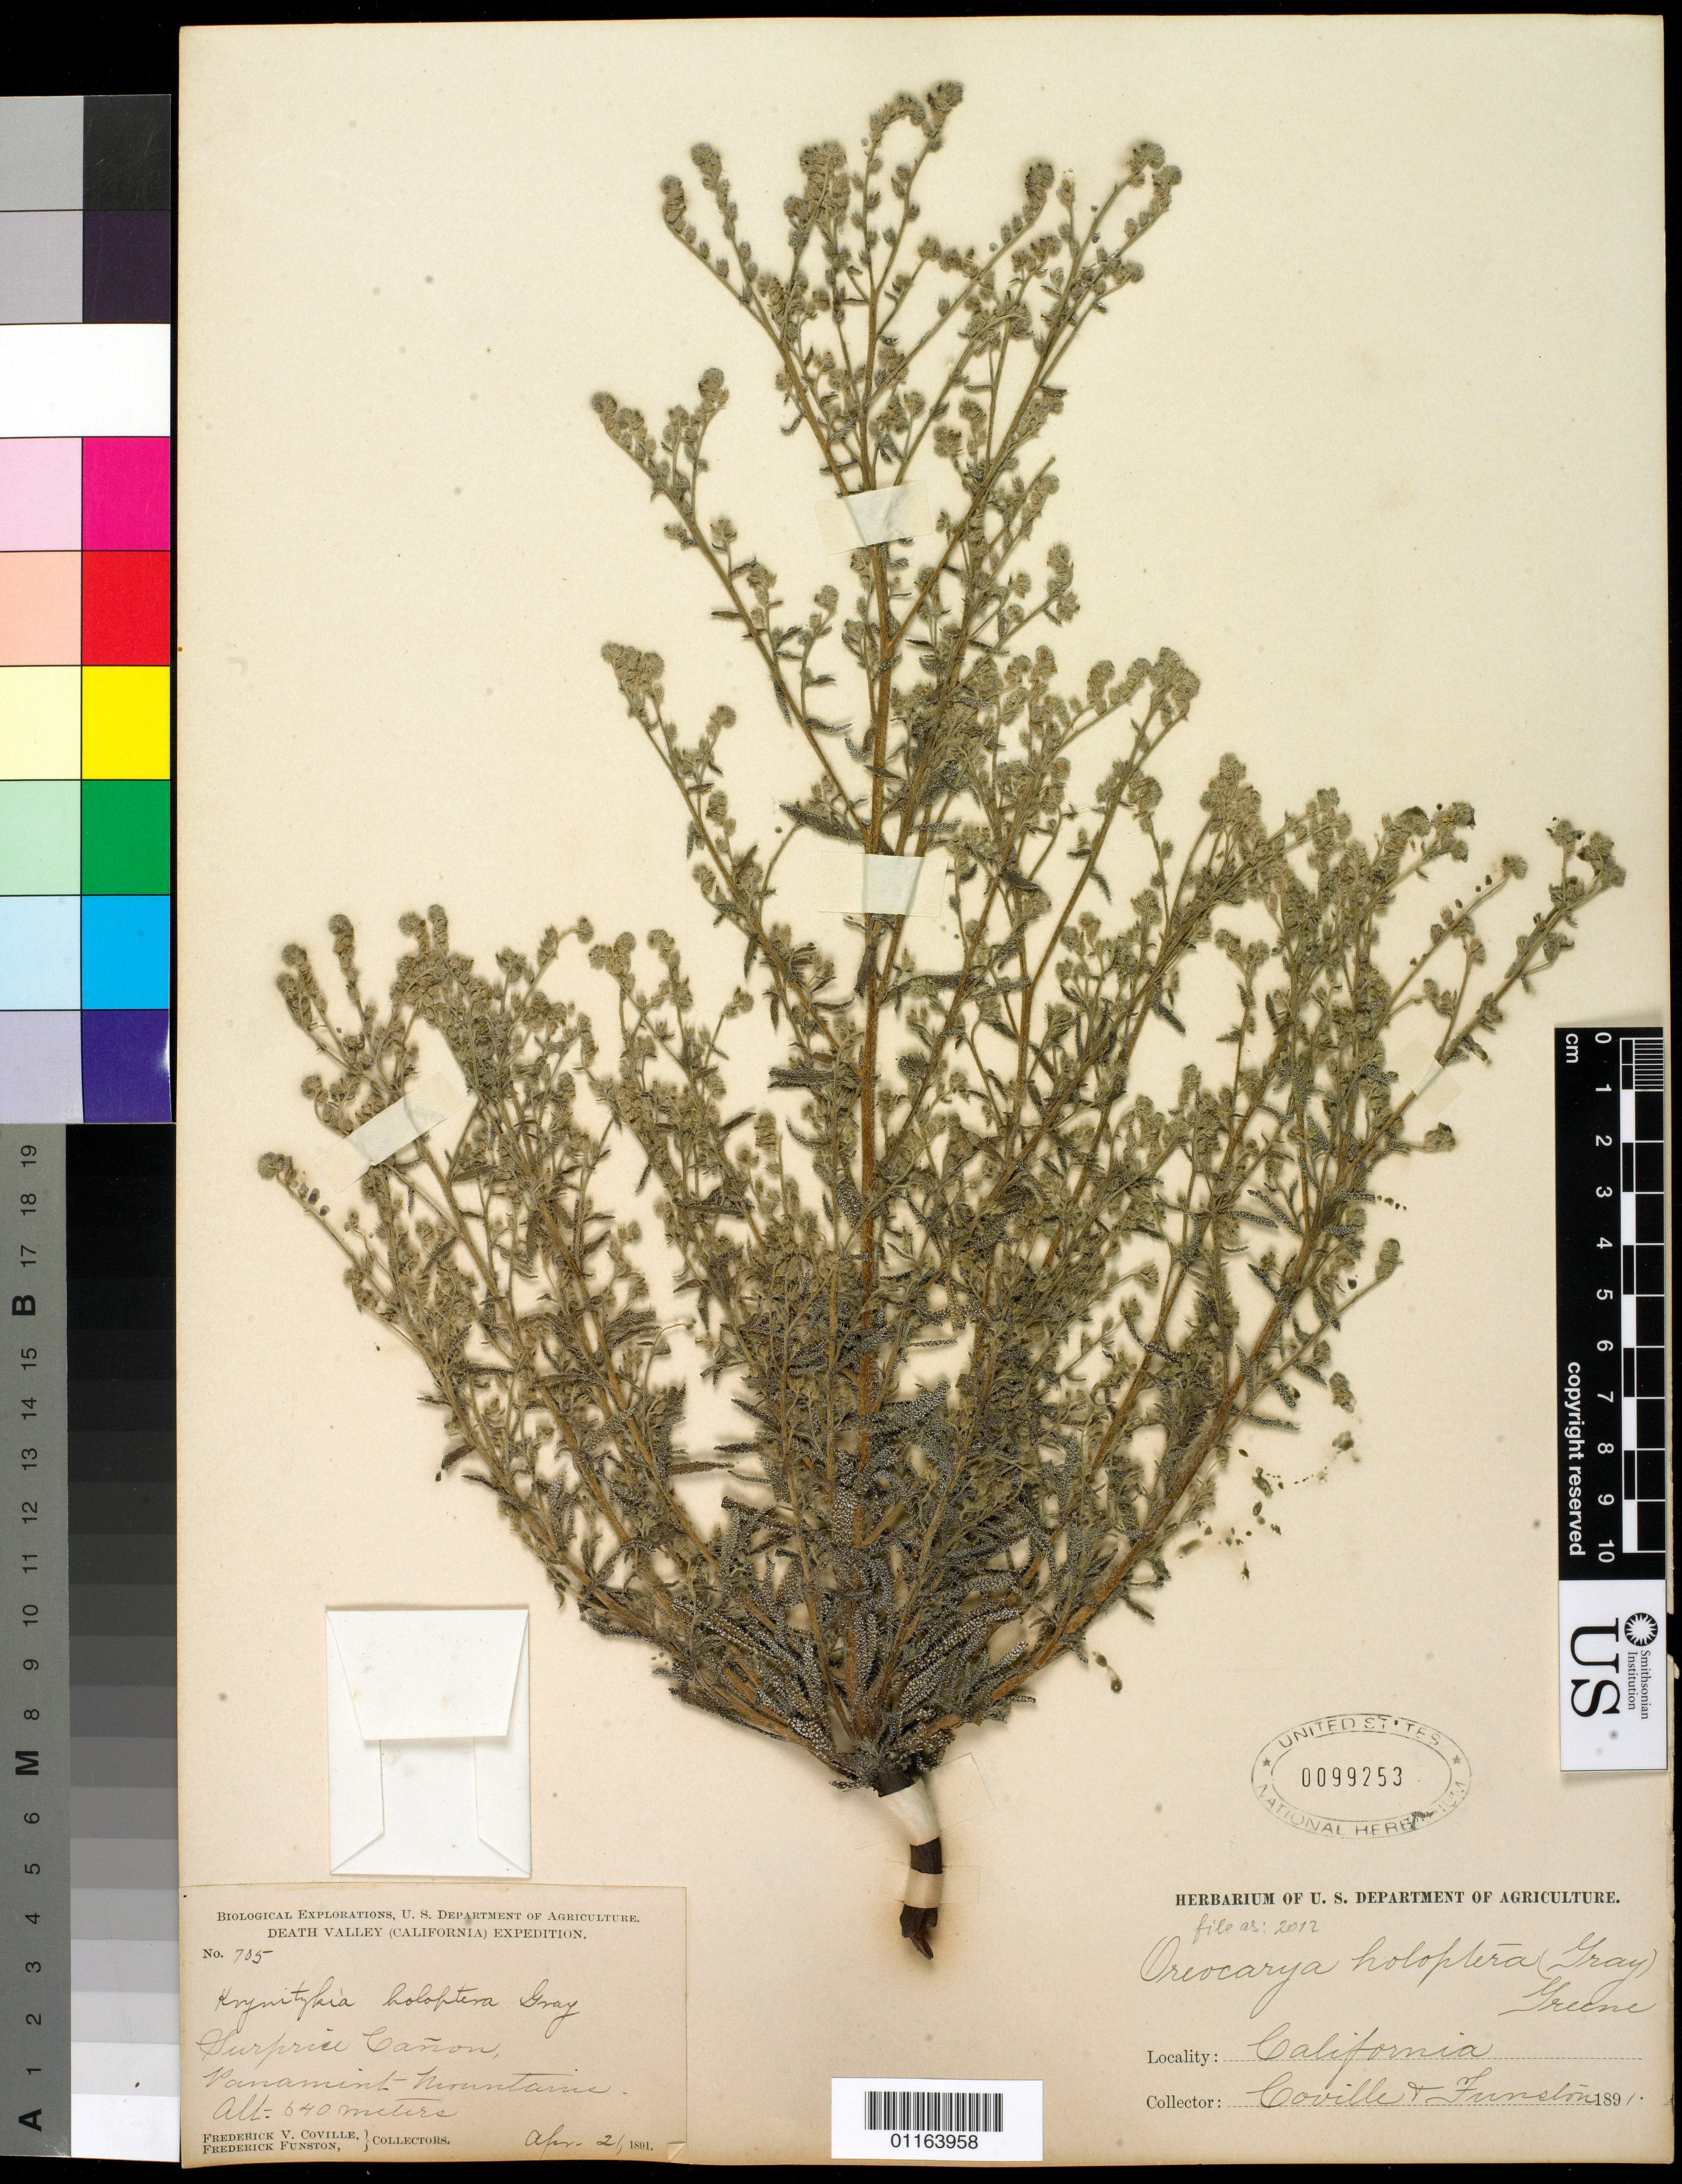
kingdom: Plantae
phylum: Tracheophyta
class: Magnoliopsida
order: Boraginales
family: Boraginaceae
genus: Oreocarya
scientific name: Oreocarya holoptera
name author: (A. Gray) Greene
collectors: F. V. Coville & F. Funston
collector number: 705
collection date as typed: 21 Apr 1891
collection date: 1891-04-21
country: United States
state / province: California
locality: Surprise Canyon, Panamint Mountains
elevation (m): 640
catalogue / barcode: US 99253